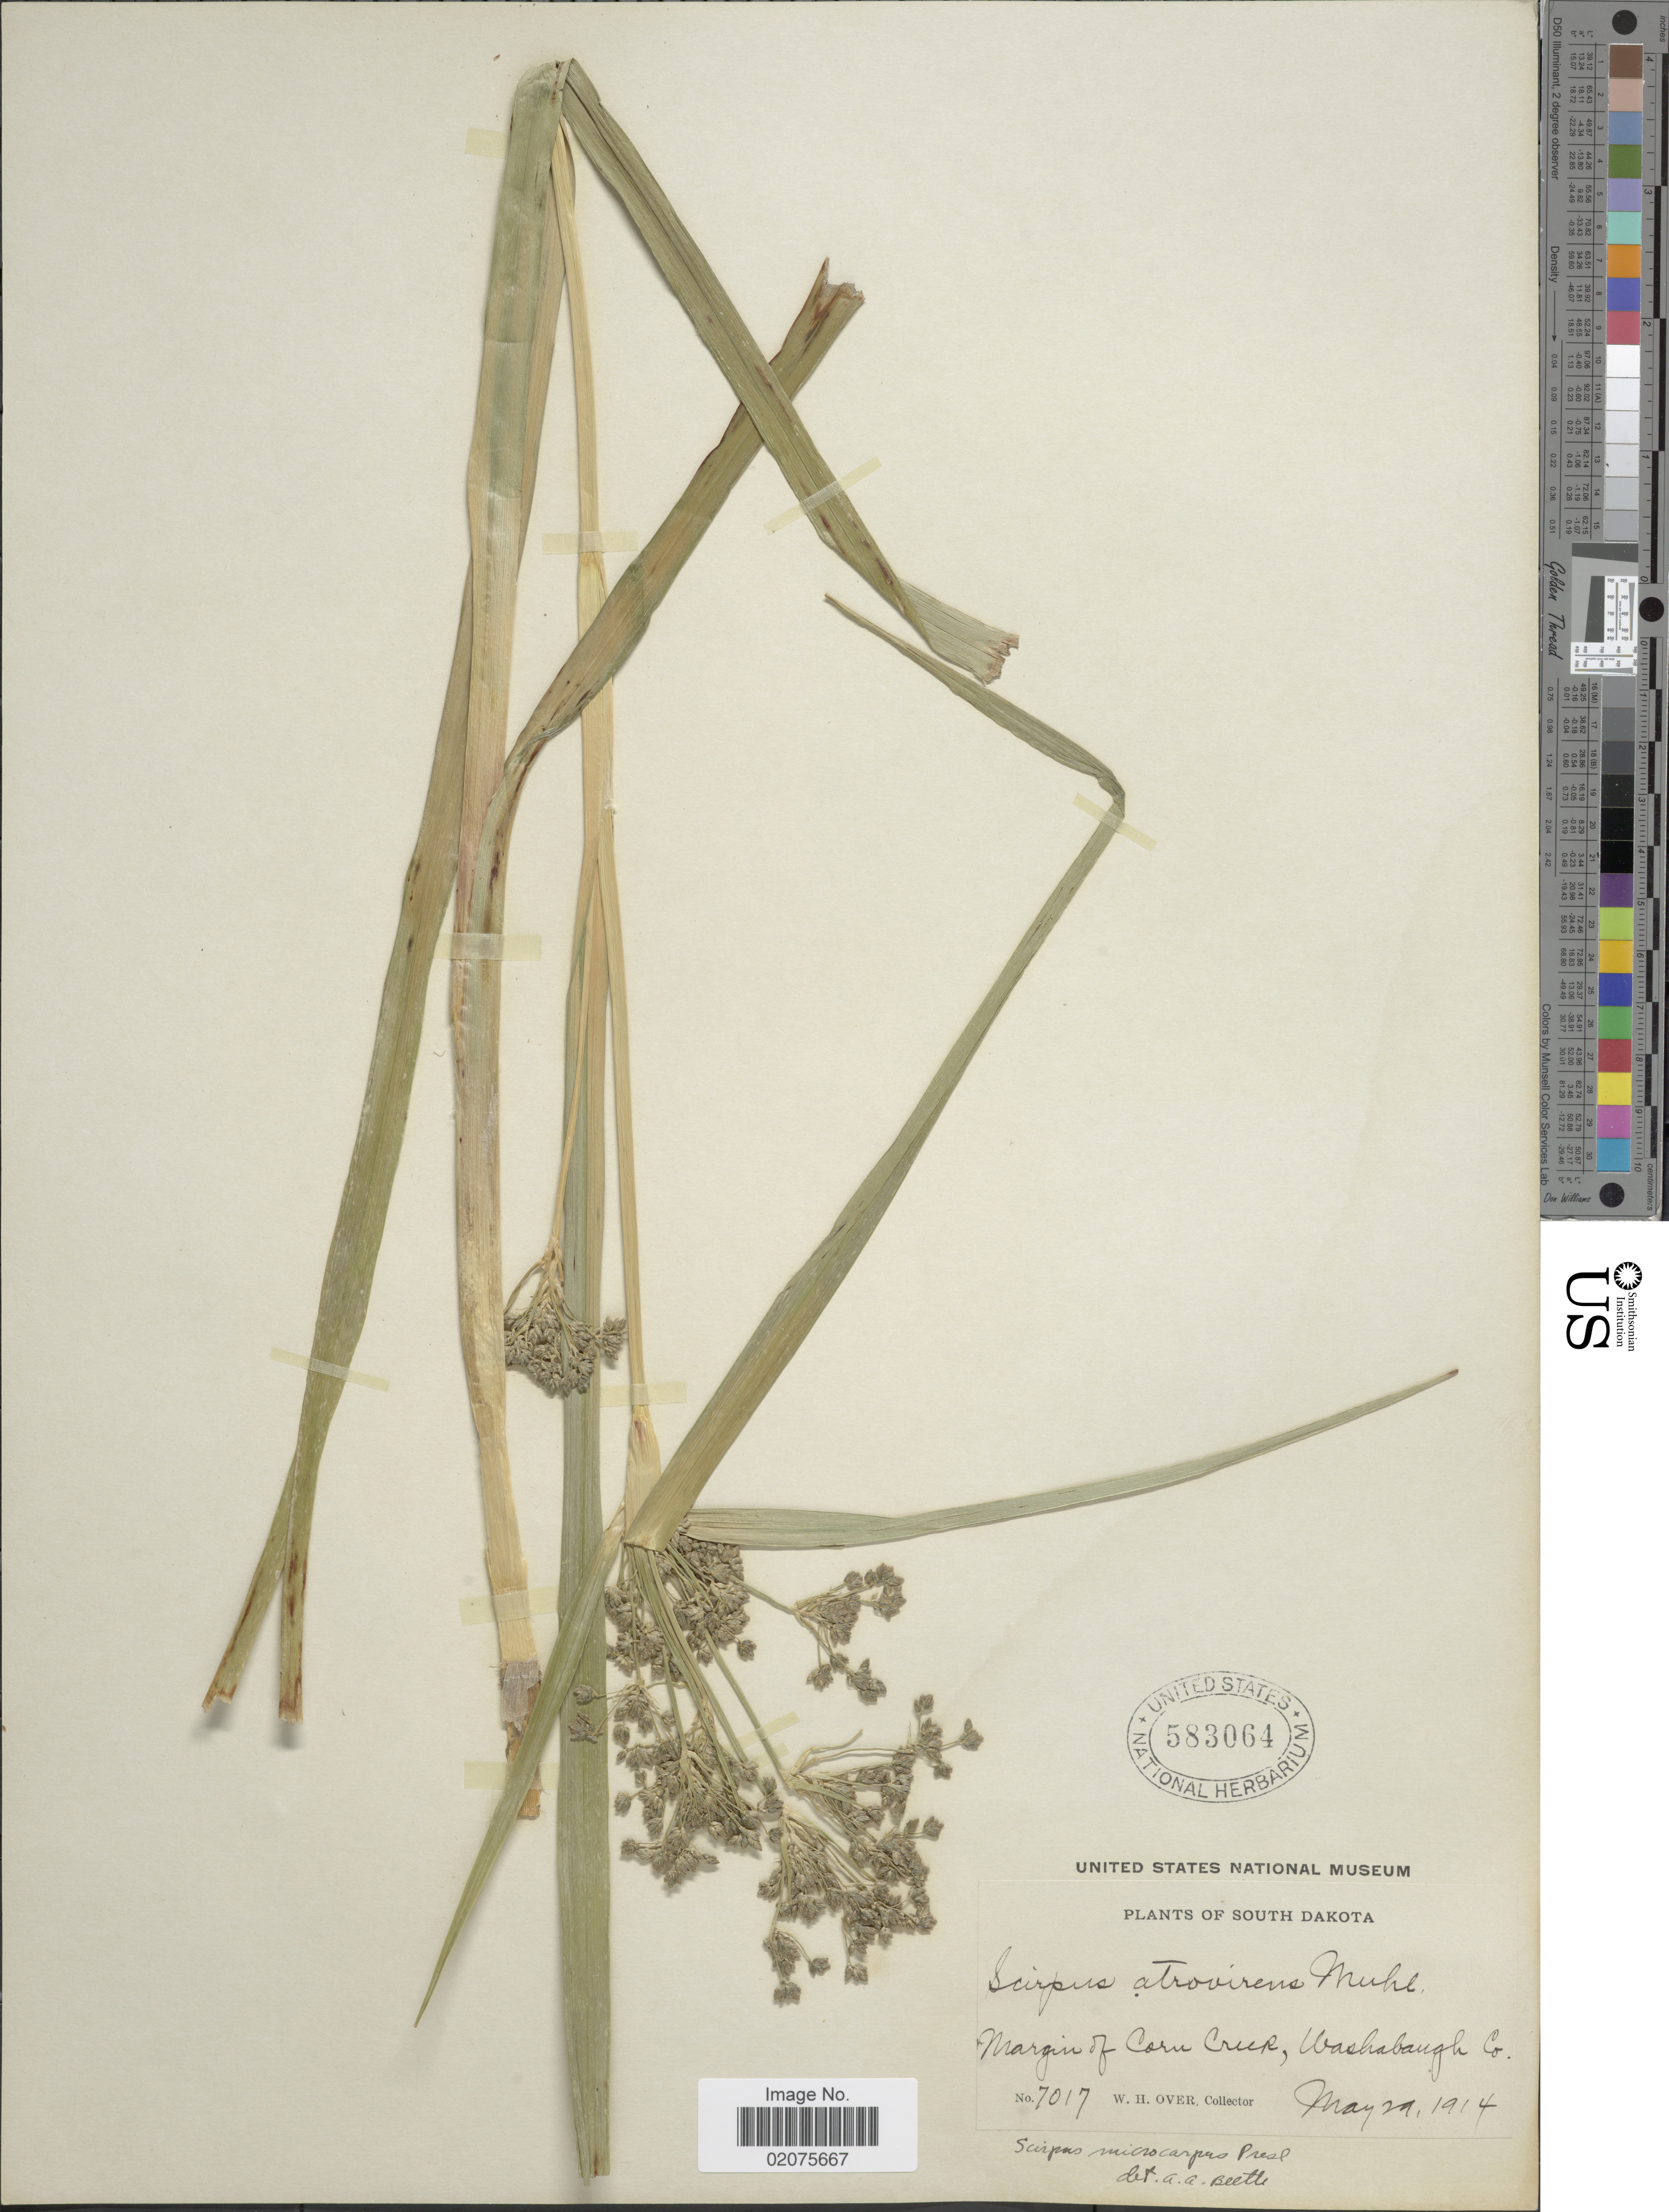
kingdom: Plantae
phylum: Tracheophyta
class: Liliopsida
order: Poales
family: Cyperaceae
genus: Scirpus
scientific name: Scirpus microcarpus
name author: J. Presl & C. Presl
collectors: W. Over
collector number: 7017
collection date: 1914-05-29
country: United States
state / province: South Dakota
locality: Margin of Corn Creek, Washabaugh Co.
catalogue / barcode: US 583064